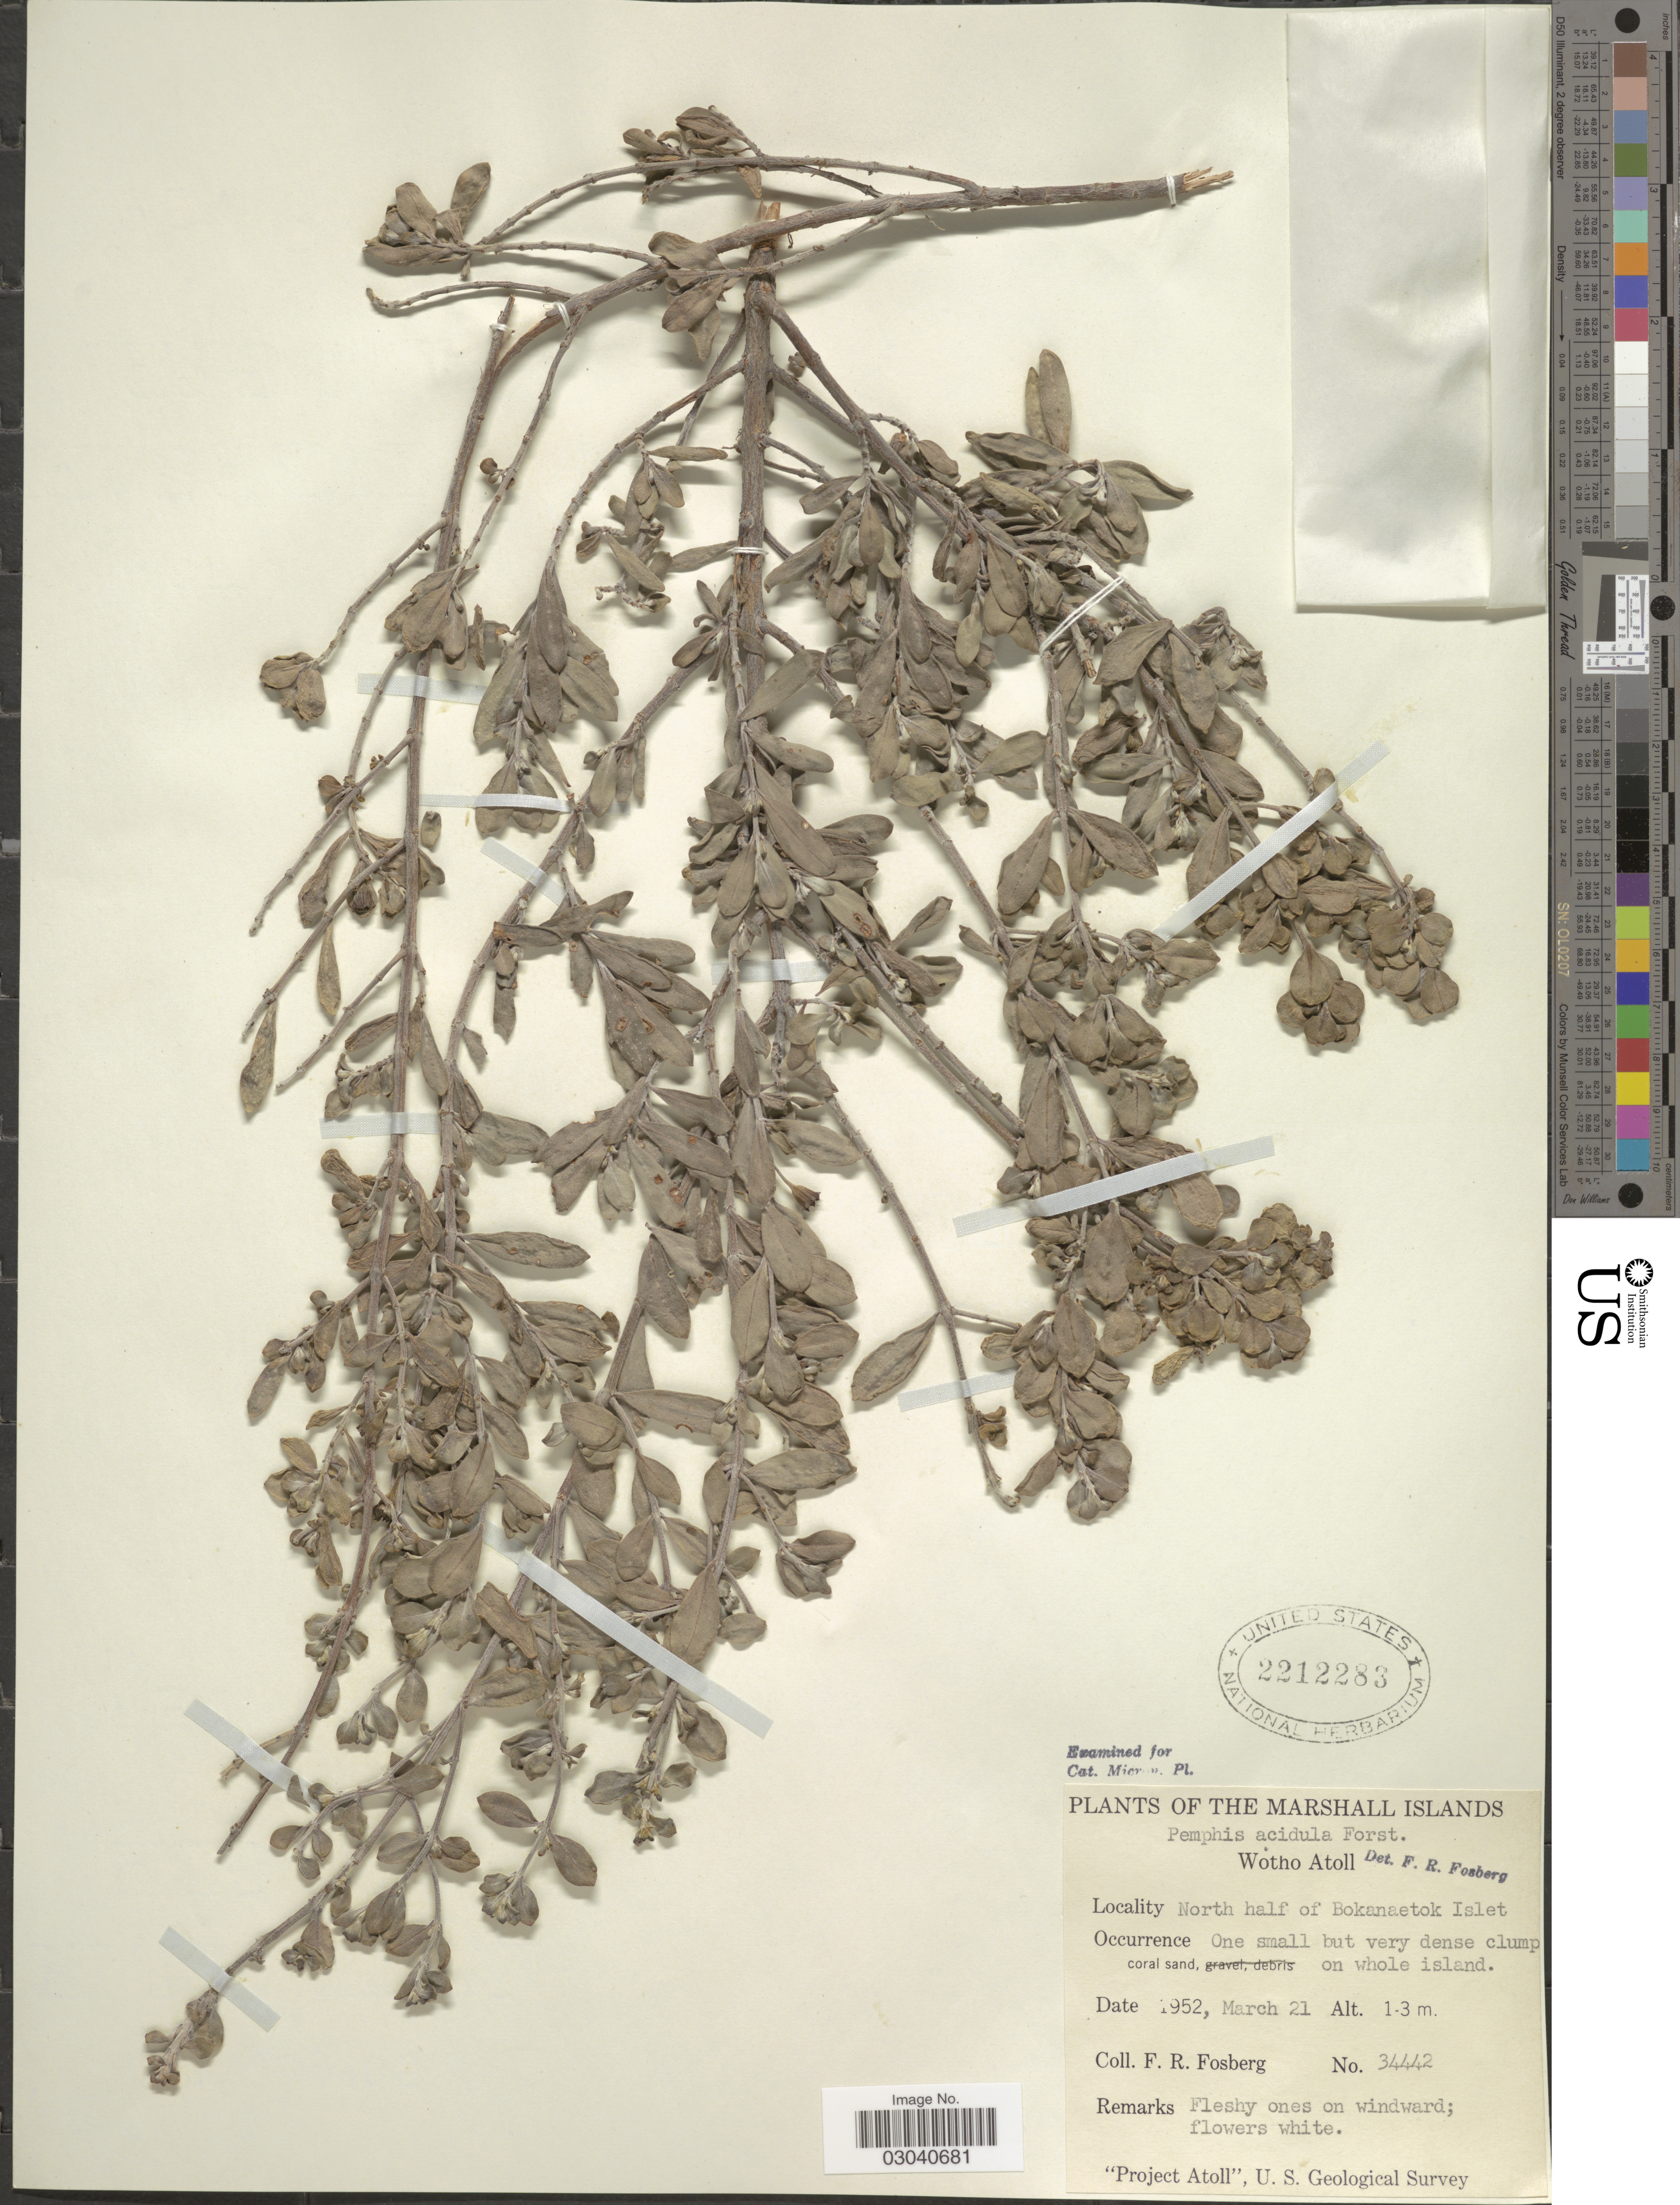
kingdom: Plantae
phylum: Tracheophyta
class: Magnoliopsida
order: Myrtales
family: Lythraceae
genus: Pemphis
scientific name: Pemphis acidula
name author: J.R. Forst. & G. Forst.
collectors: F. R. Fosberg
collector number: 34442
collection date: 1952-03-21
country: Marshall Islands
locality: Wotho Atoll. North half of Bokanaetok Islet.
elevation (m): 1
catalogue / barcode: US 2212283